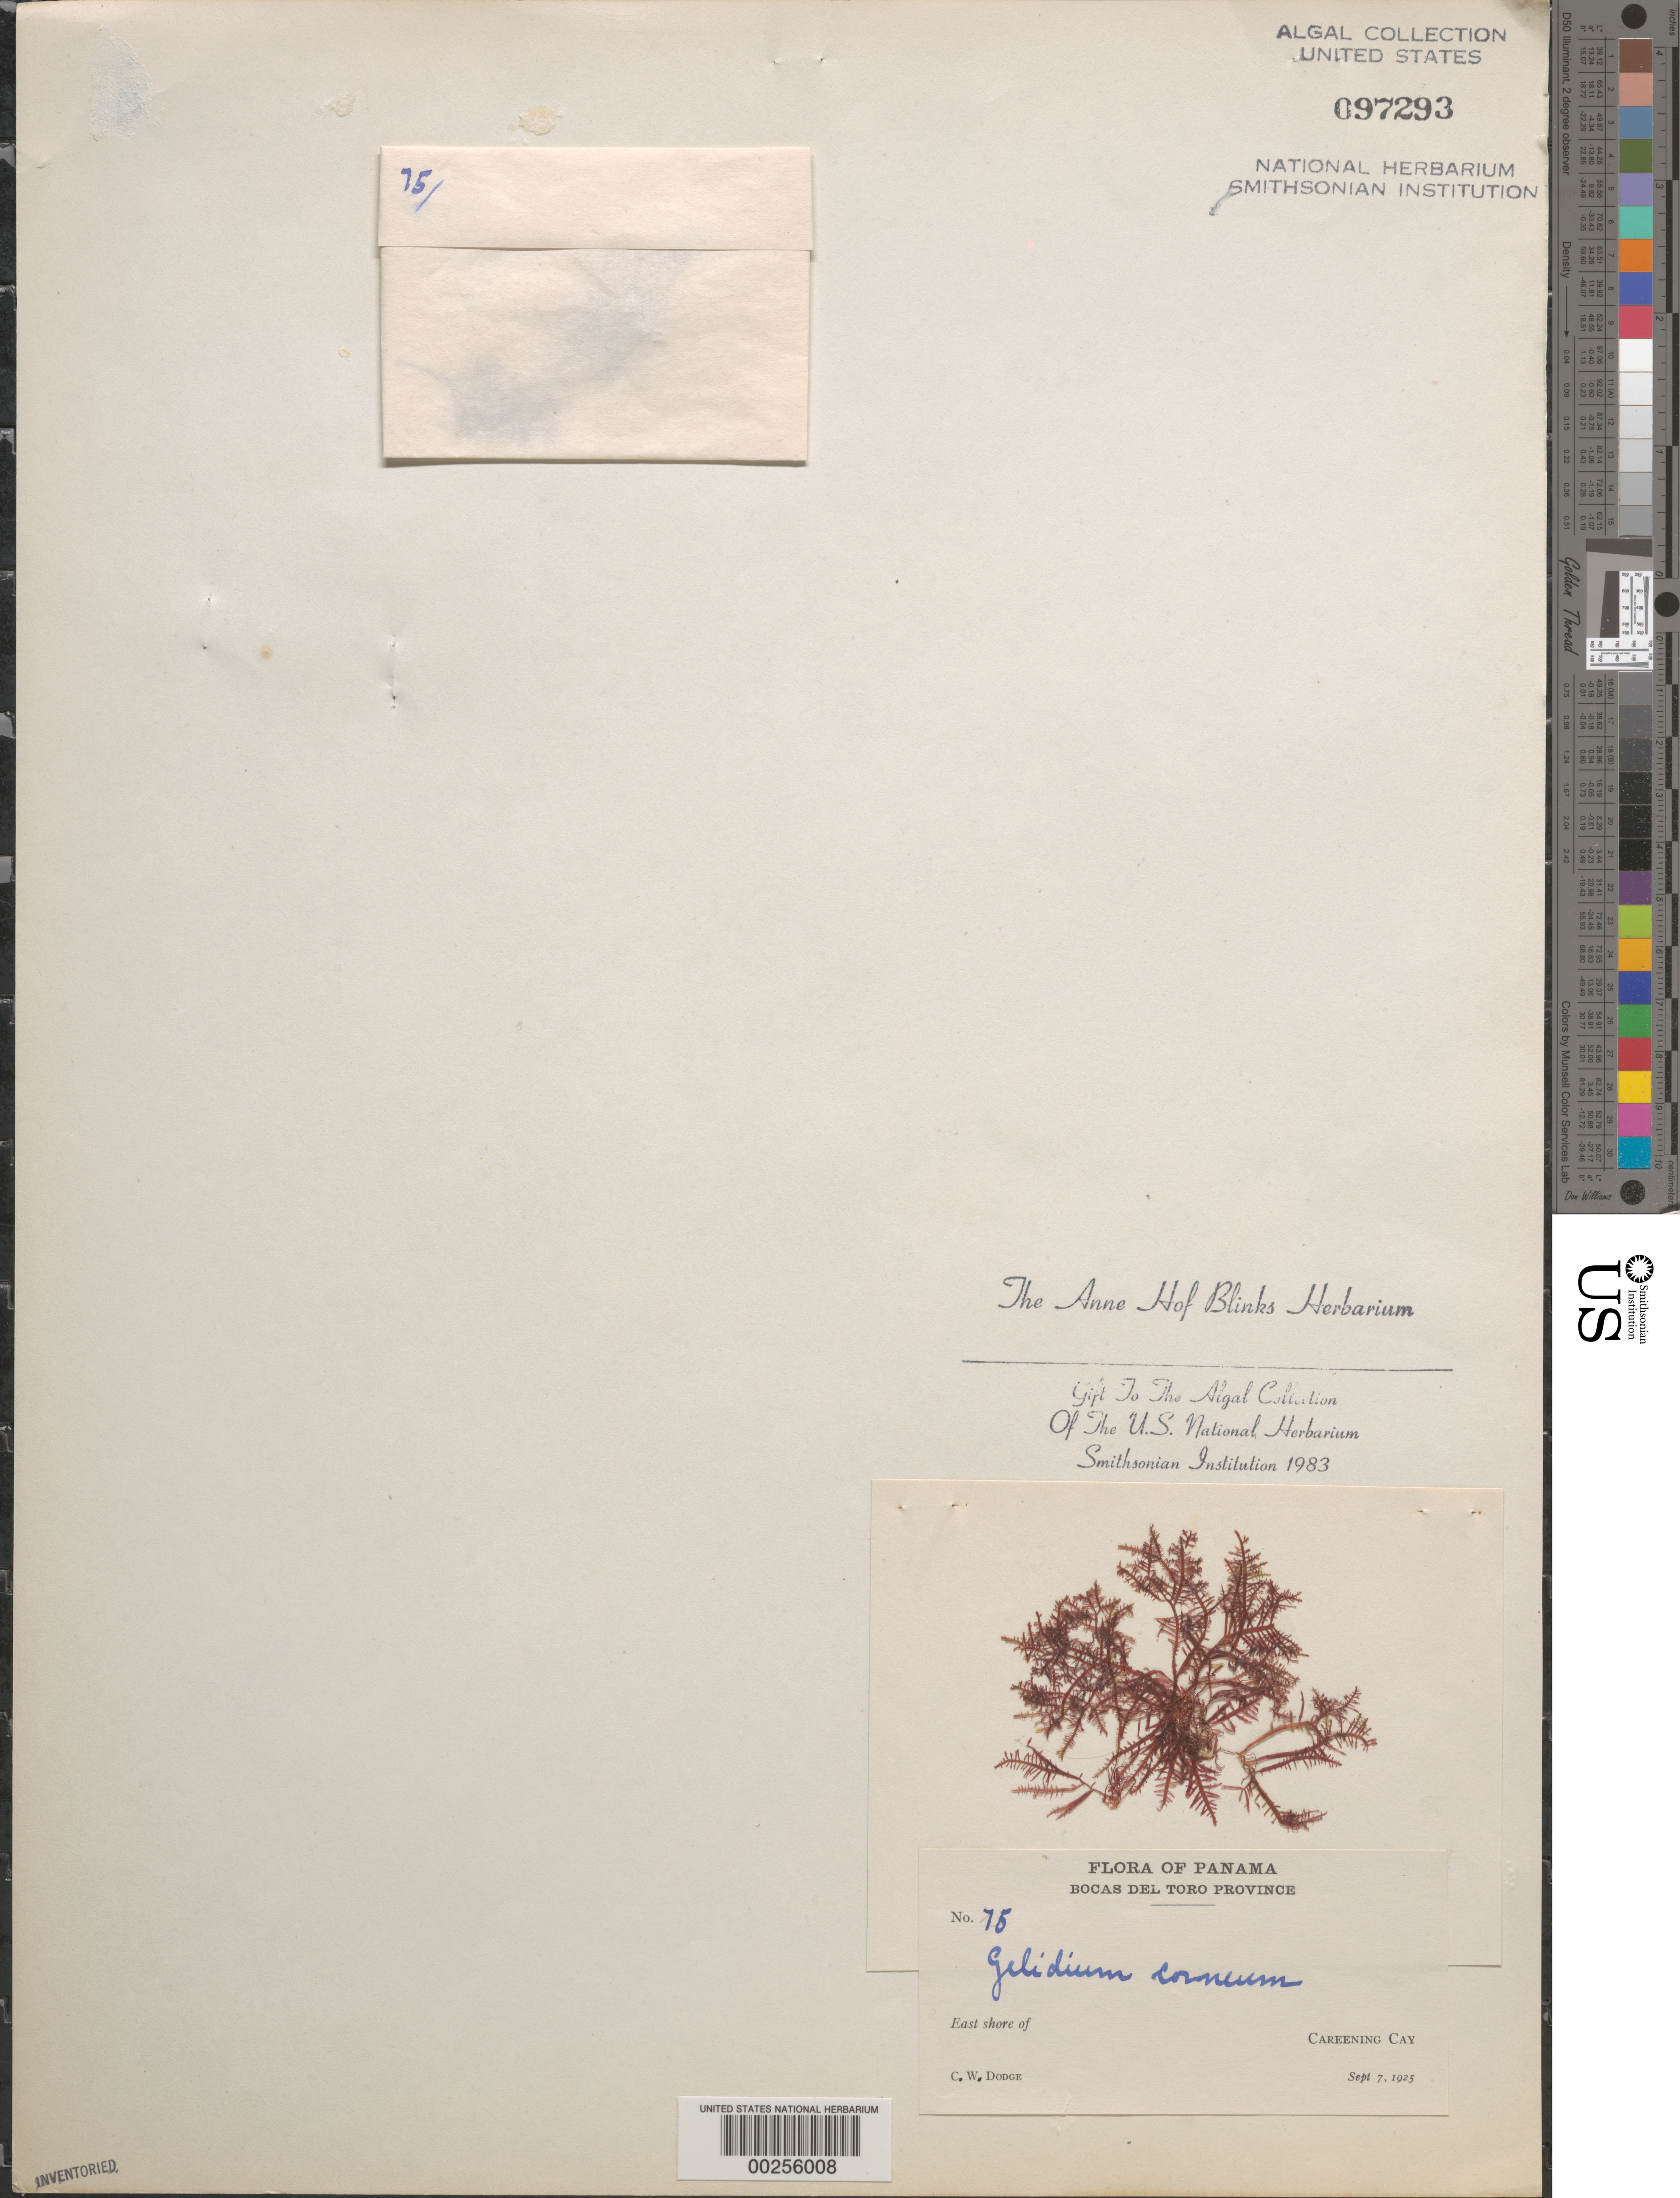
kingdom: Plantae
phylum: Rhodophyta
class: Florideophyceae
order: Gelidiales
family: Gelidiaceae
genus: Gelidium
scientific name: Gelidium corneum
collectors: C. Dodge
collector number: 75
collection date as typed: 07 Sep 1925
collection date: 1925-09-07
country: Panama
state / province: Bocas del Toro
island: Careening Cay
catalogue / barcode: US 97293